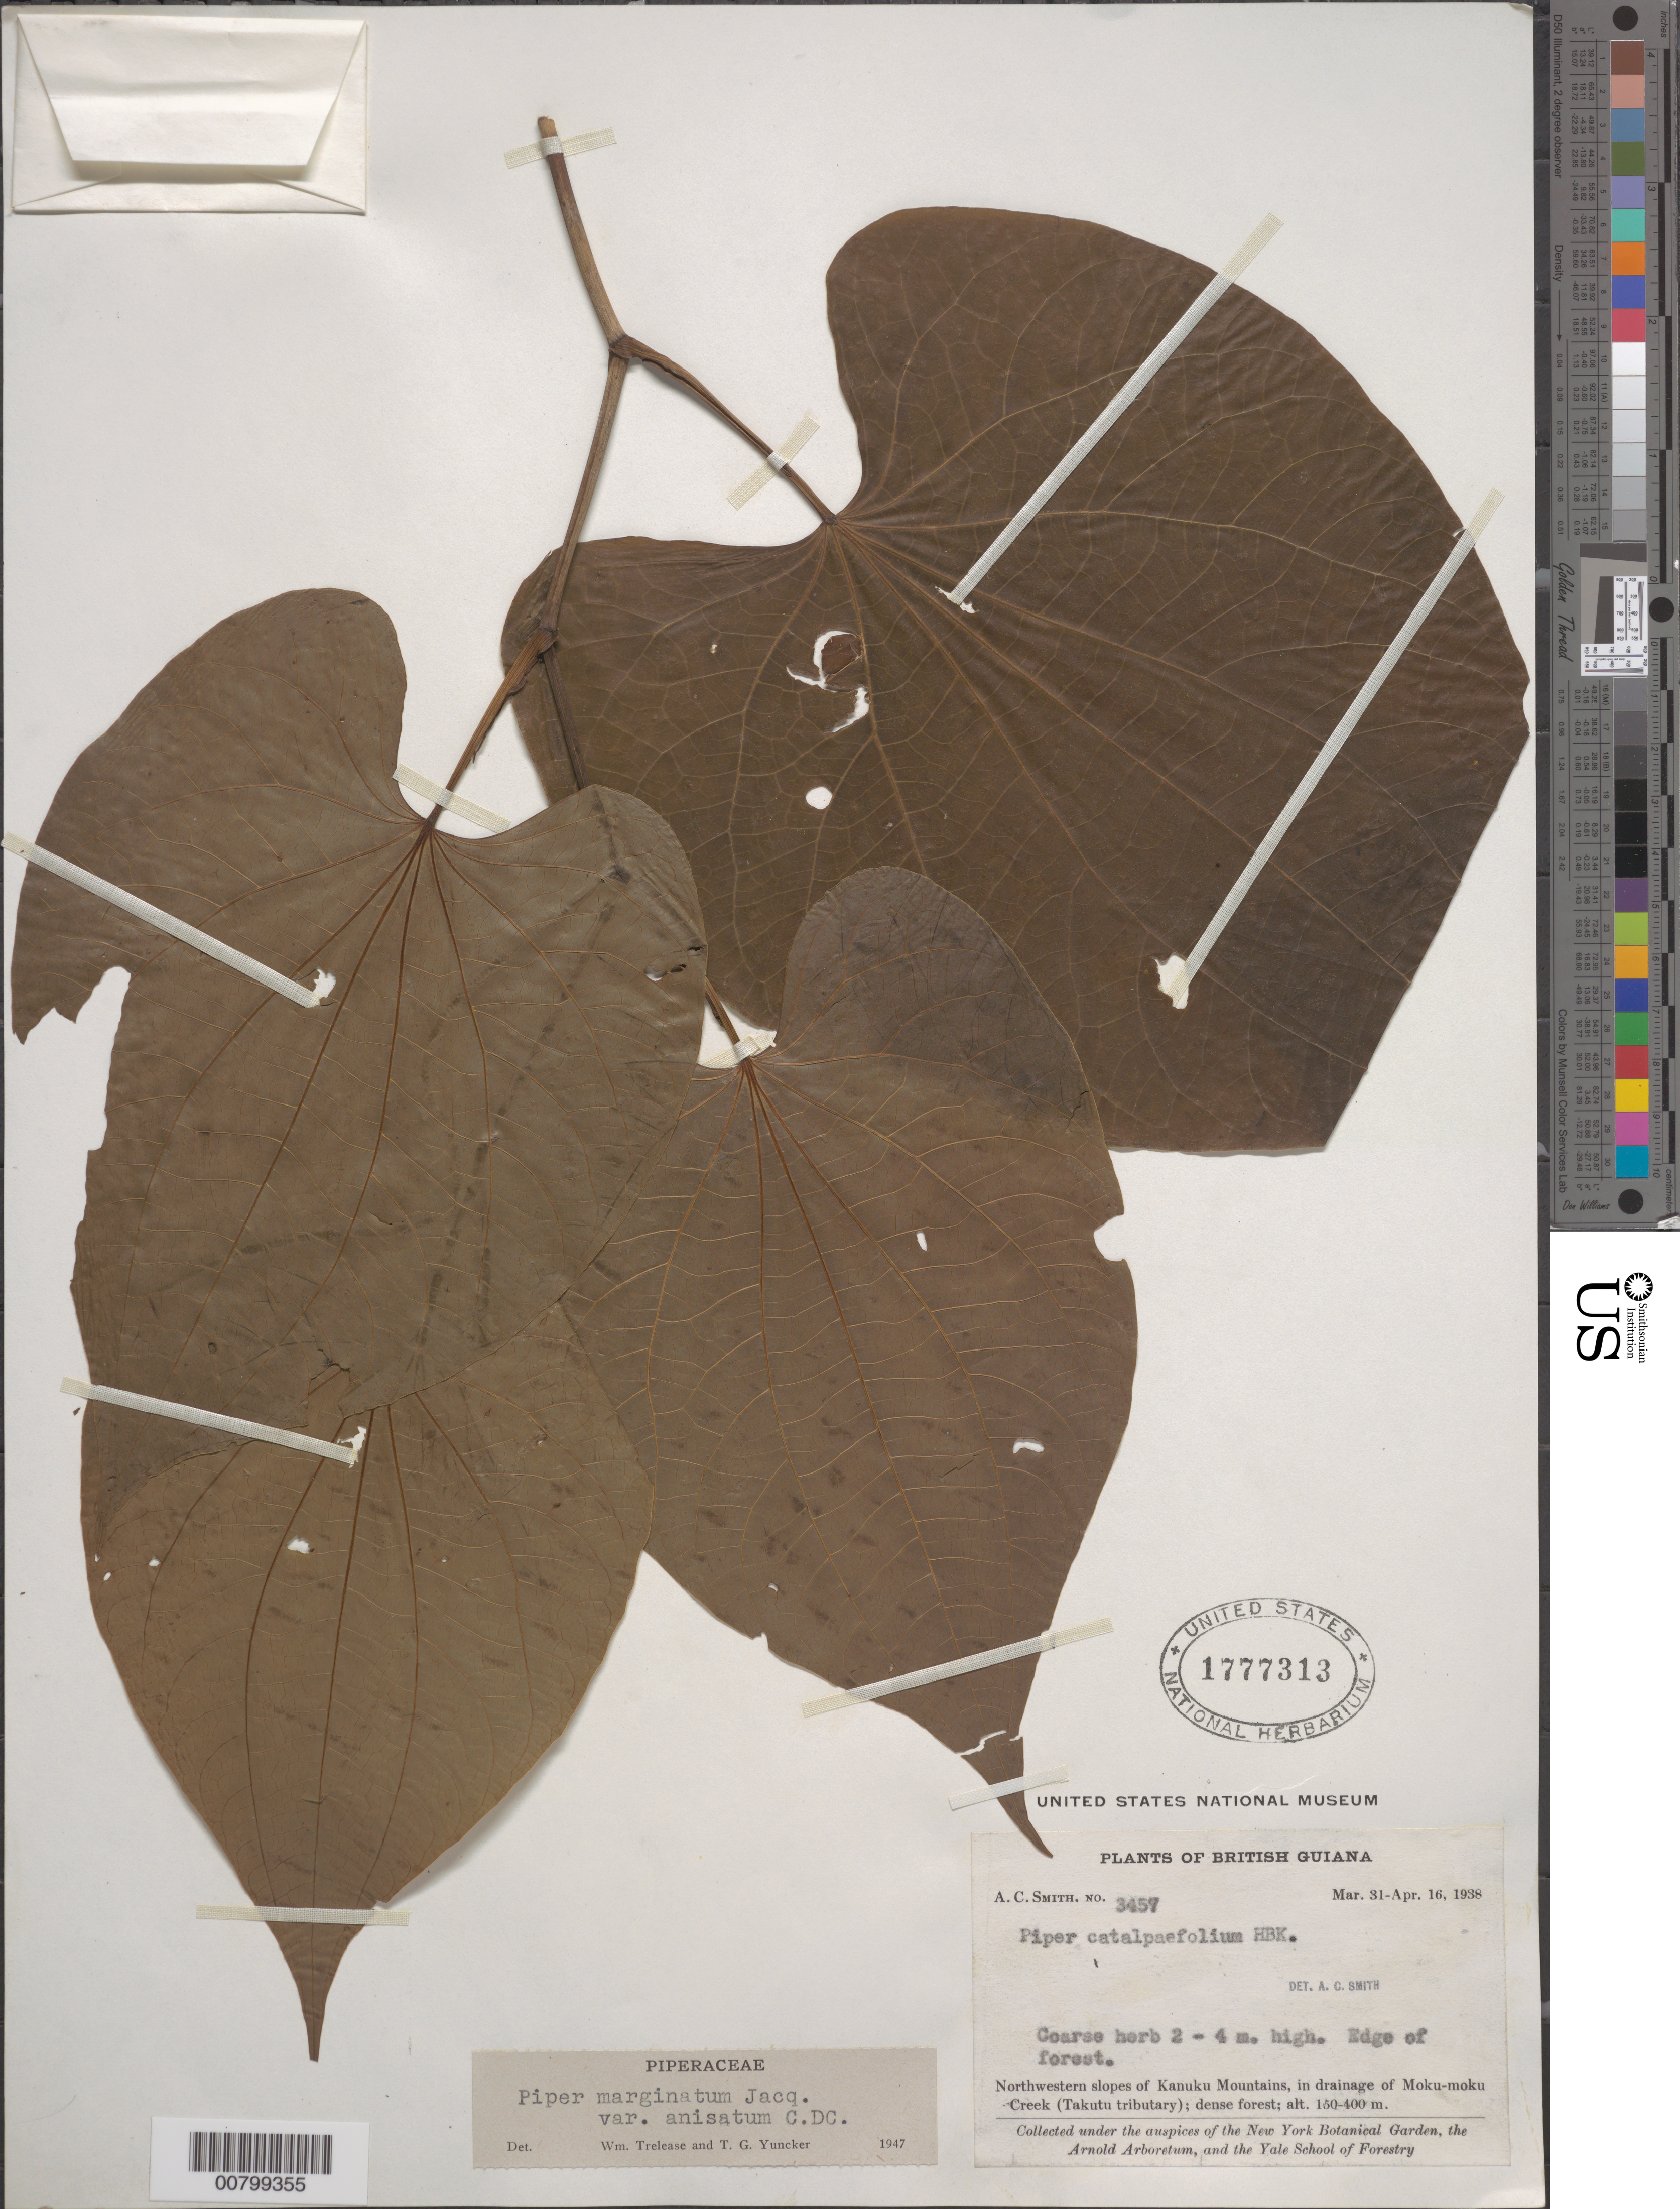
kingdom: Plantae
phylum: Tracheophyta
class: Magnoliopsida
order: Piperales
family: Piperaceae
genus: Piper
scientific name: Piper marginatum var. anisatum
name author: (Kunth) C. DC.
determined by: Trelease, W.; Yuncker, T. G.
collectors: A. C. Smith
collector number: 3457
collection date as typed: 31-Mar-38 to 16-Apr-38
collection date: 1938-03-31/1938-04-16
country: Guyana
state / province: U. Takutu-U. Essequibo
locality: Kanuku Mts., NW slopes, in drainage of Moku-moku Creek (Takutu tributary)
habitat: Edge of forest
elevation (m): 150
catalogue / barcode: US 1777313